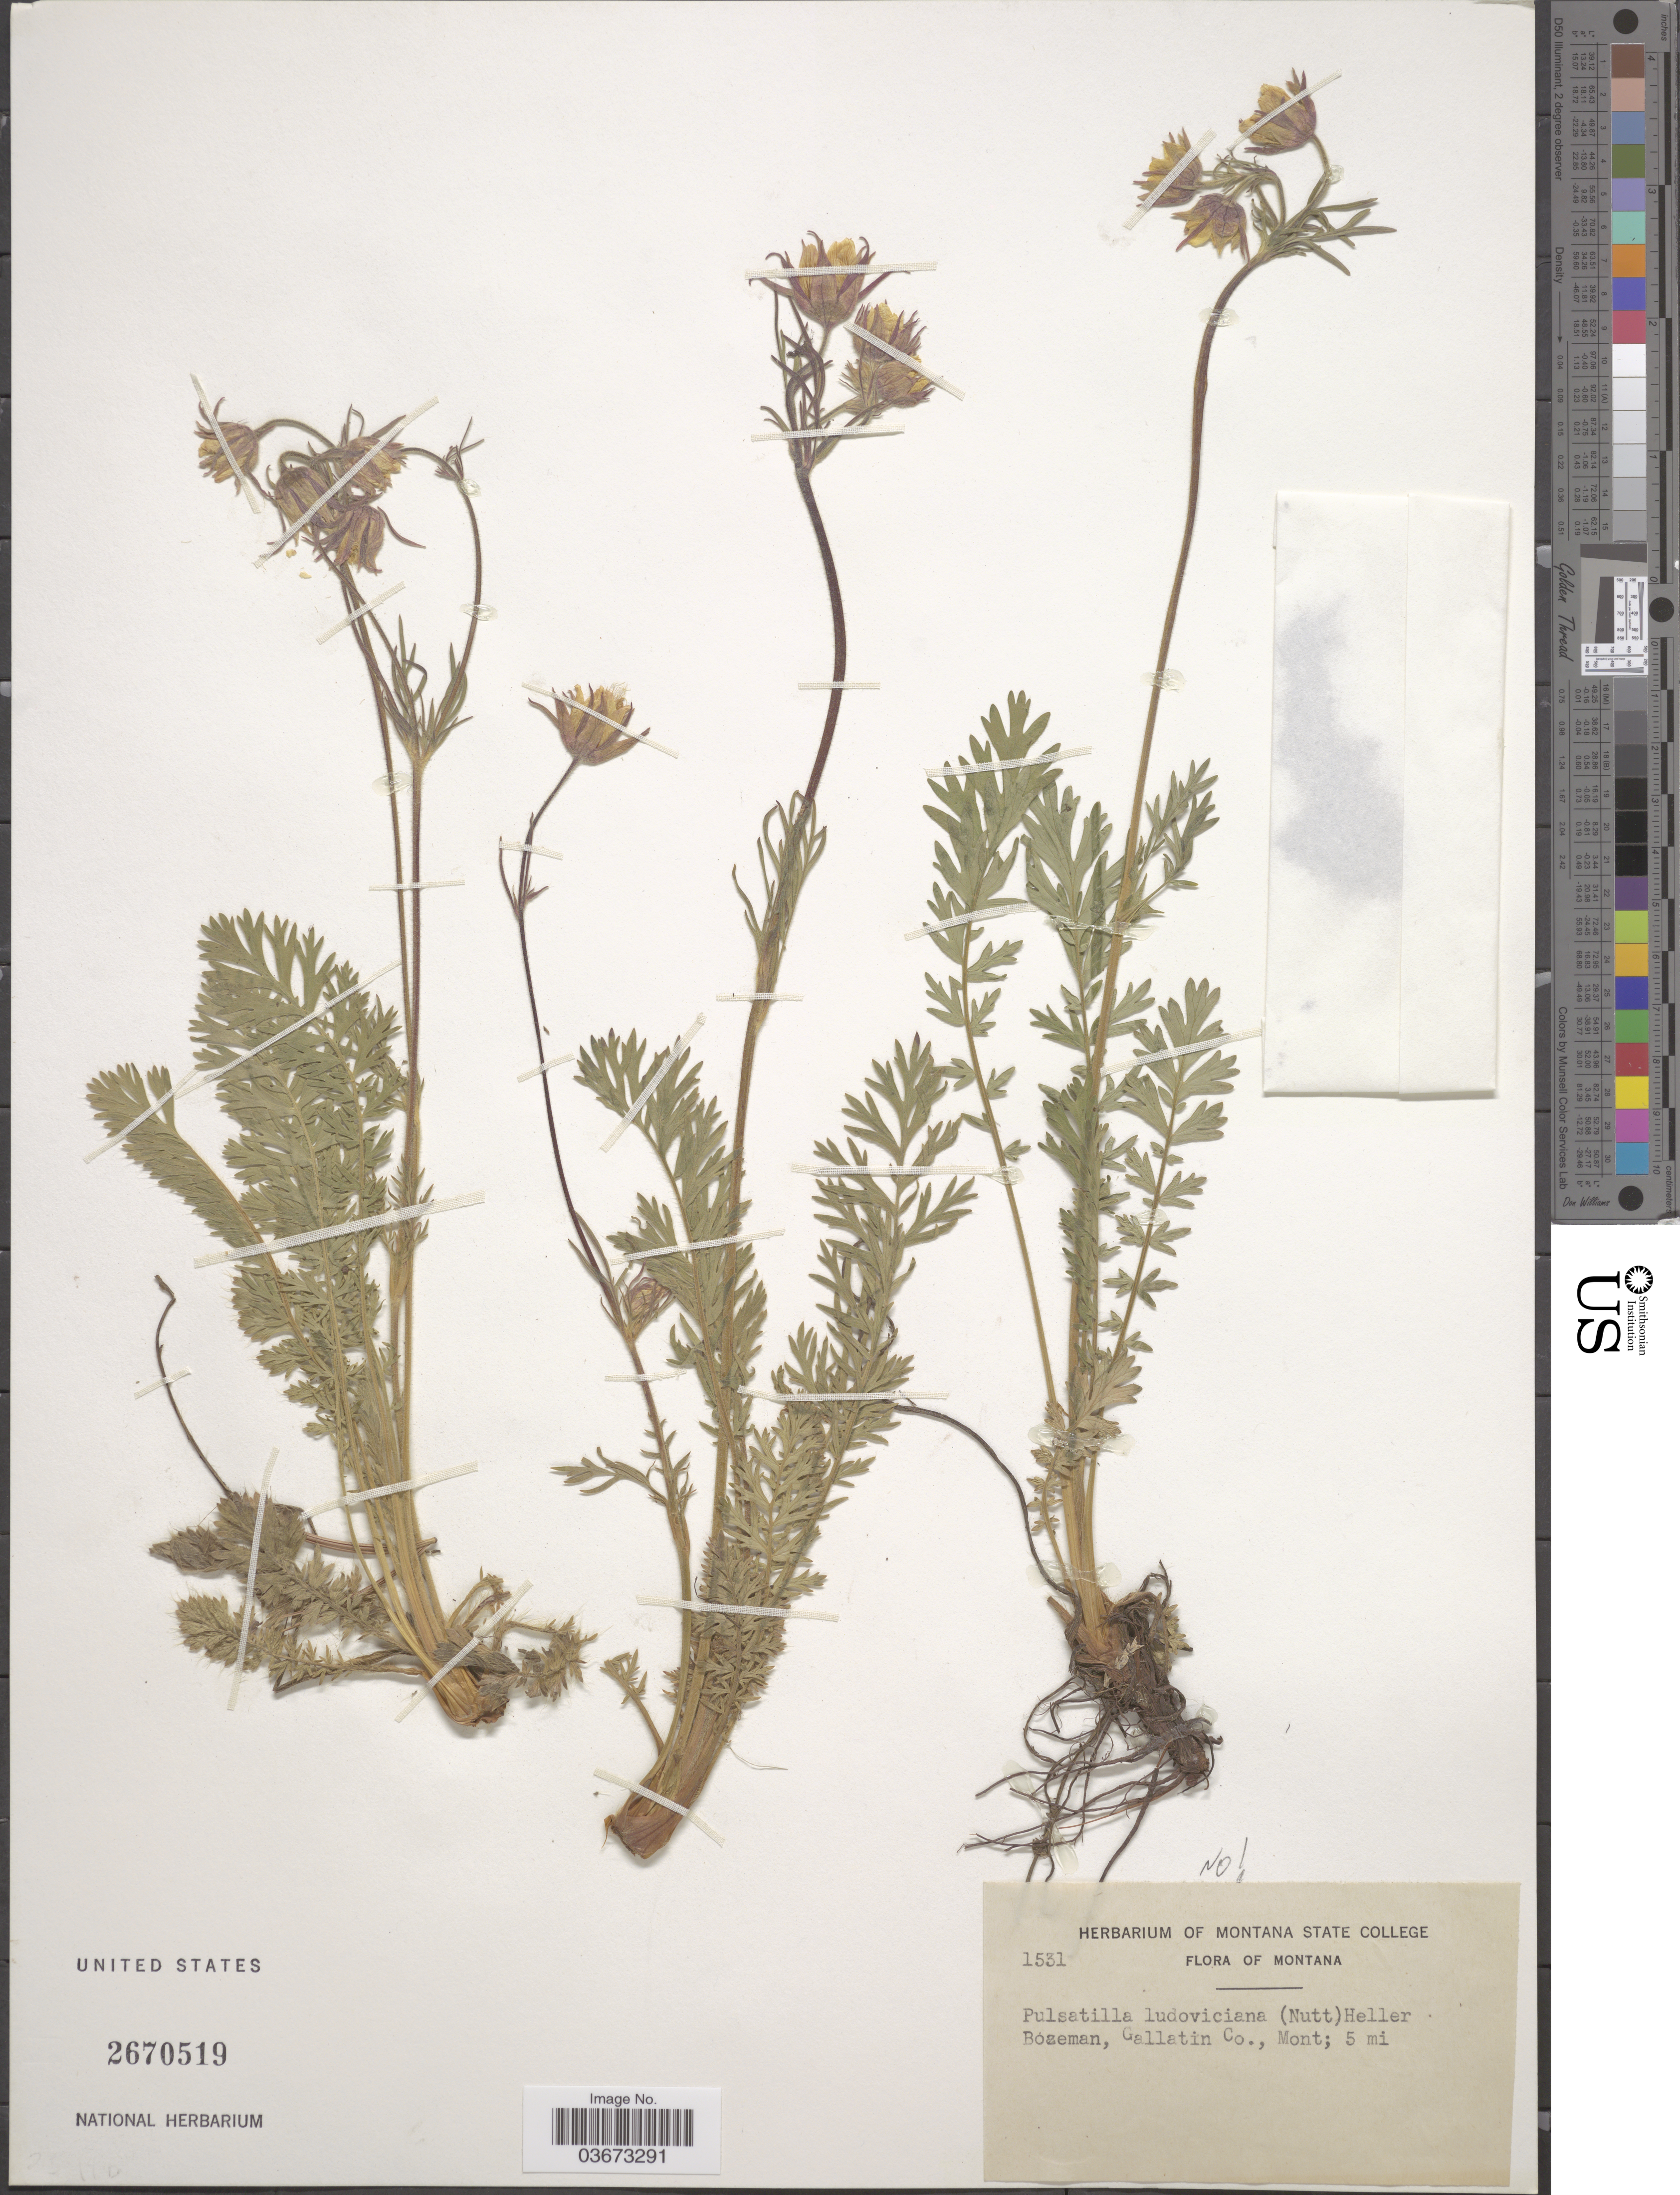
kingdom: Plantae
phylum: Tracheophyta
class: Magnoliopsida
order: Ranunculales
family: Ranunculaceae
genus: Anemone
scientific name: Anemone sp.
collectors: ex herb. Montana State College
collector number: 1531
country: United States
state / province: Montana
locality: Bozeman, Gallatin Co., Mont; 5 mi.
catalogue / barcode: US 2670519